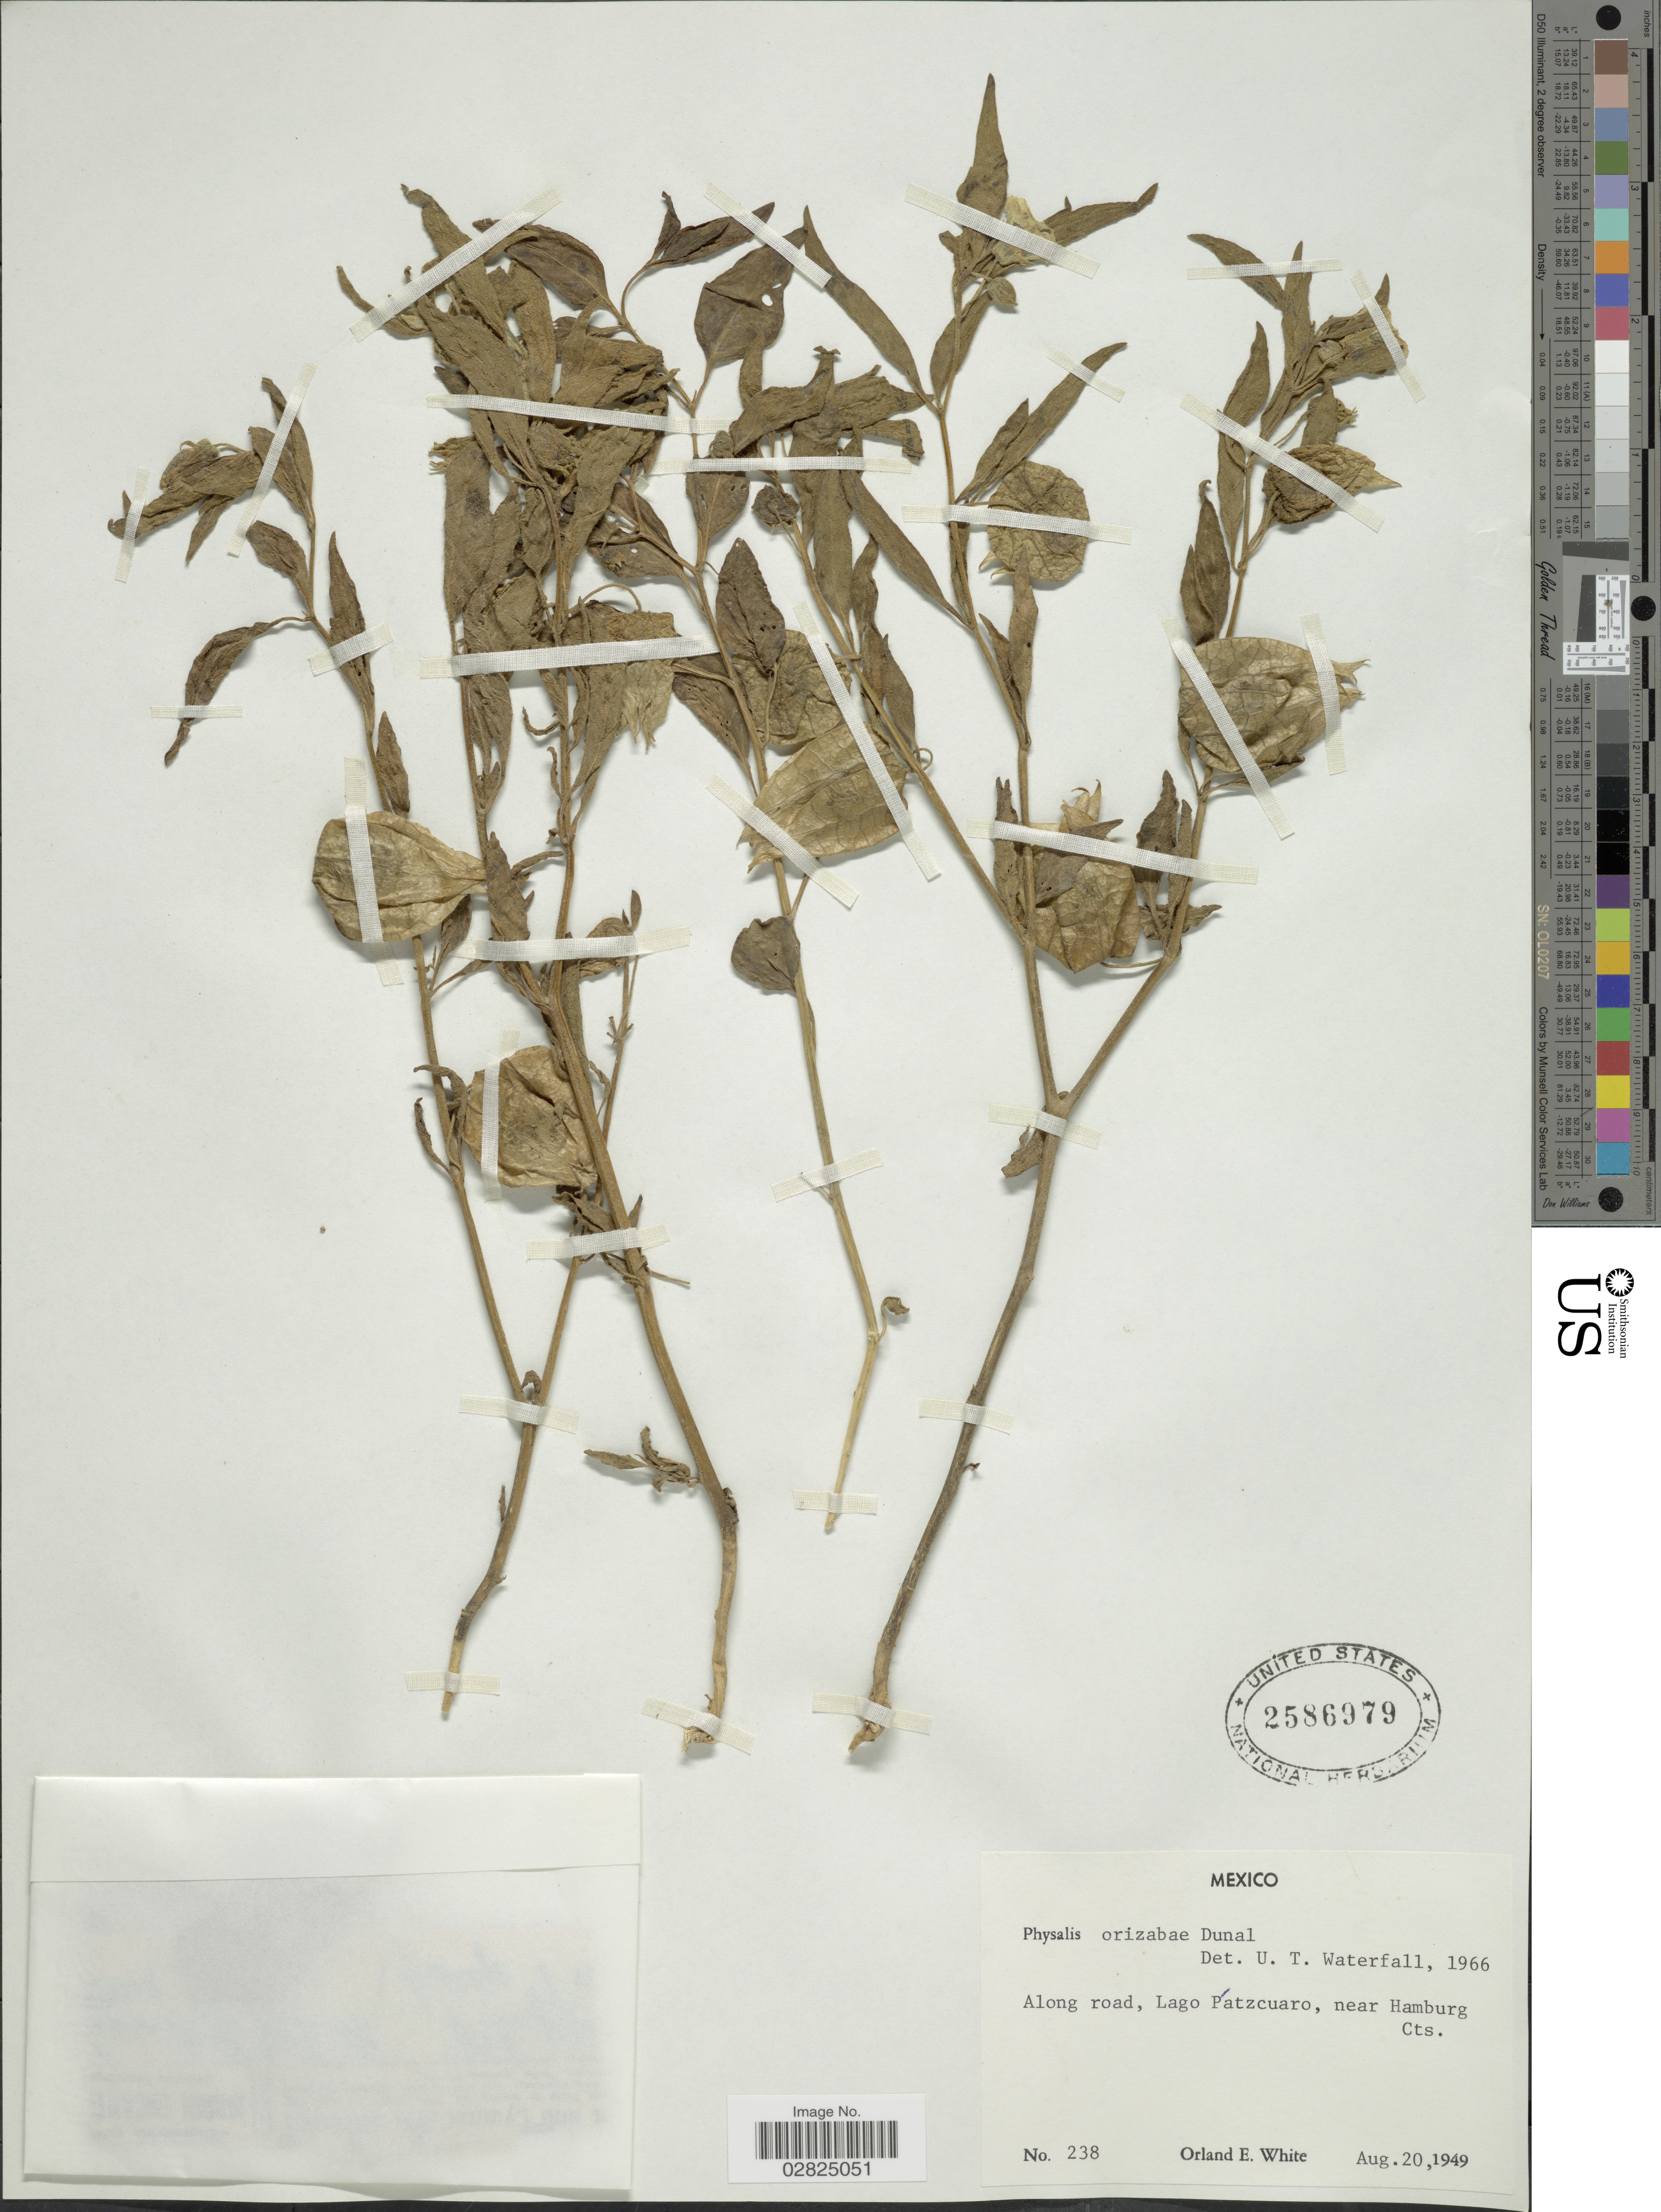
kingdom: Plantae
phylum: Tracheophyta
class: Magnoliopsida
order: Solanales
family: Solanaceae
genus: Physalis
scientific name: Physalis orizabae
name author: Dunal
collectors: O. E. White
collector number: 238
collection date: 1949-08-20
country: Mexico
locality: Along road, Lago Pátzcuaro, near Hamburg, Cts.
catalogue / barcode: US 2586979